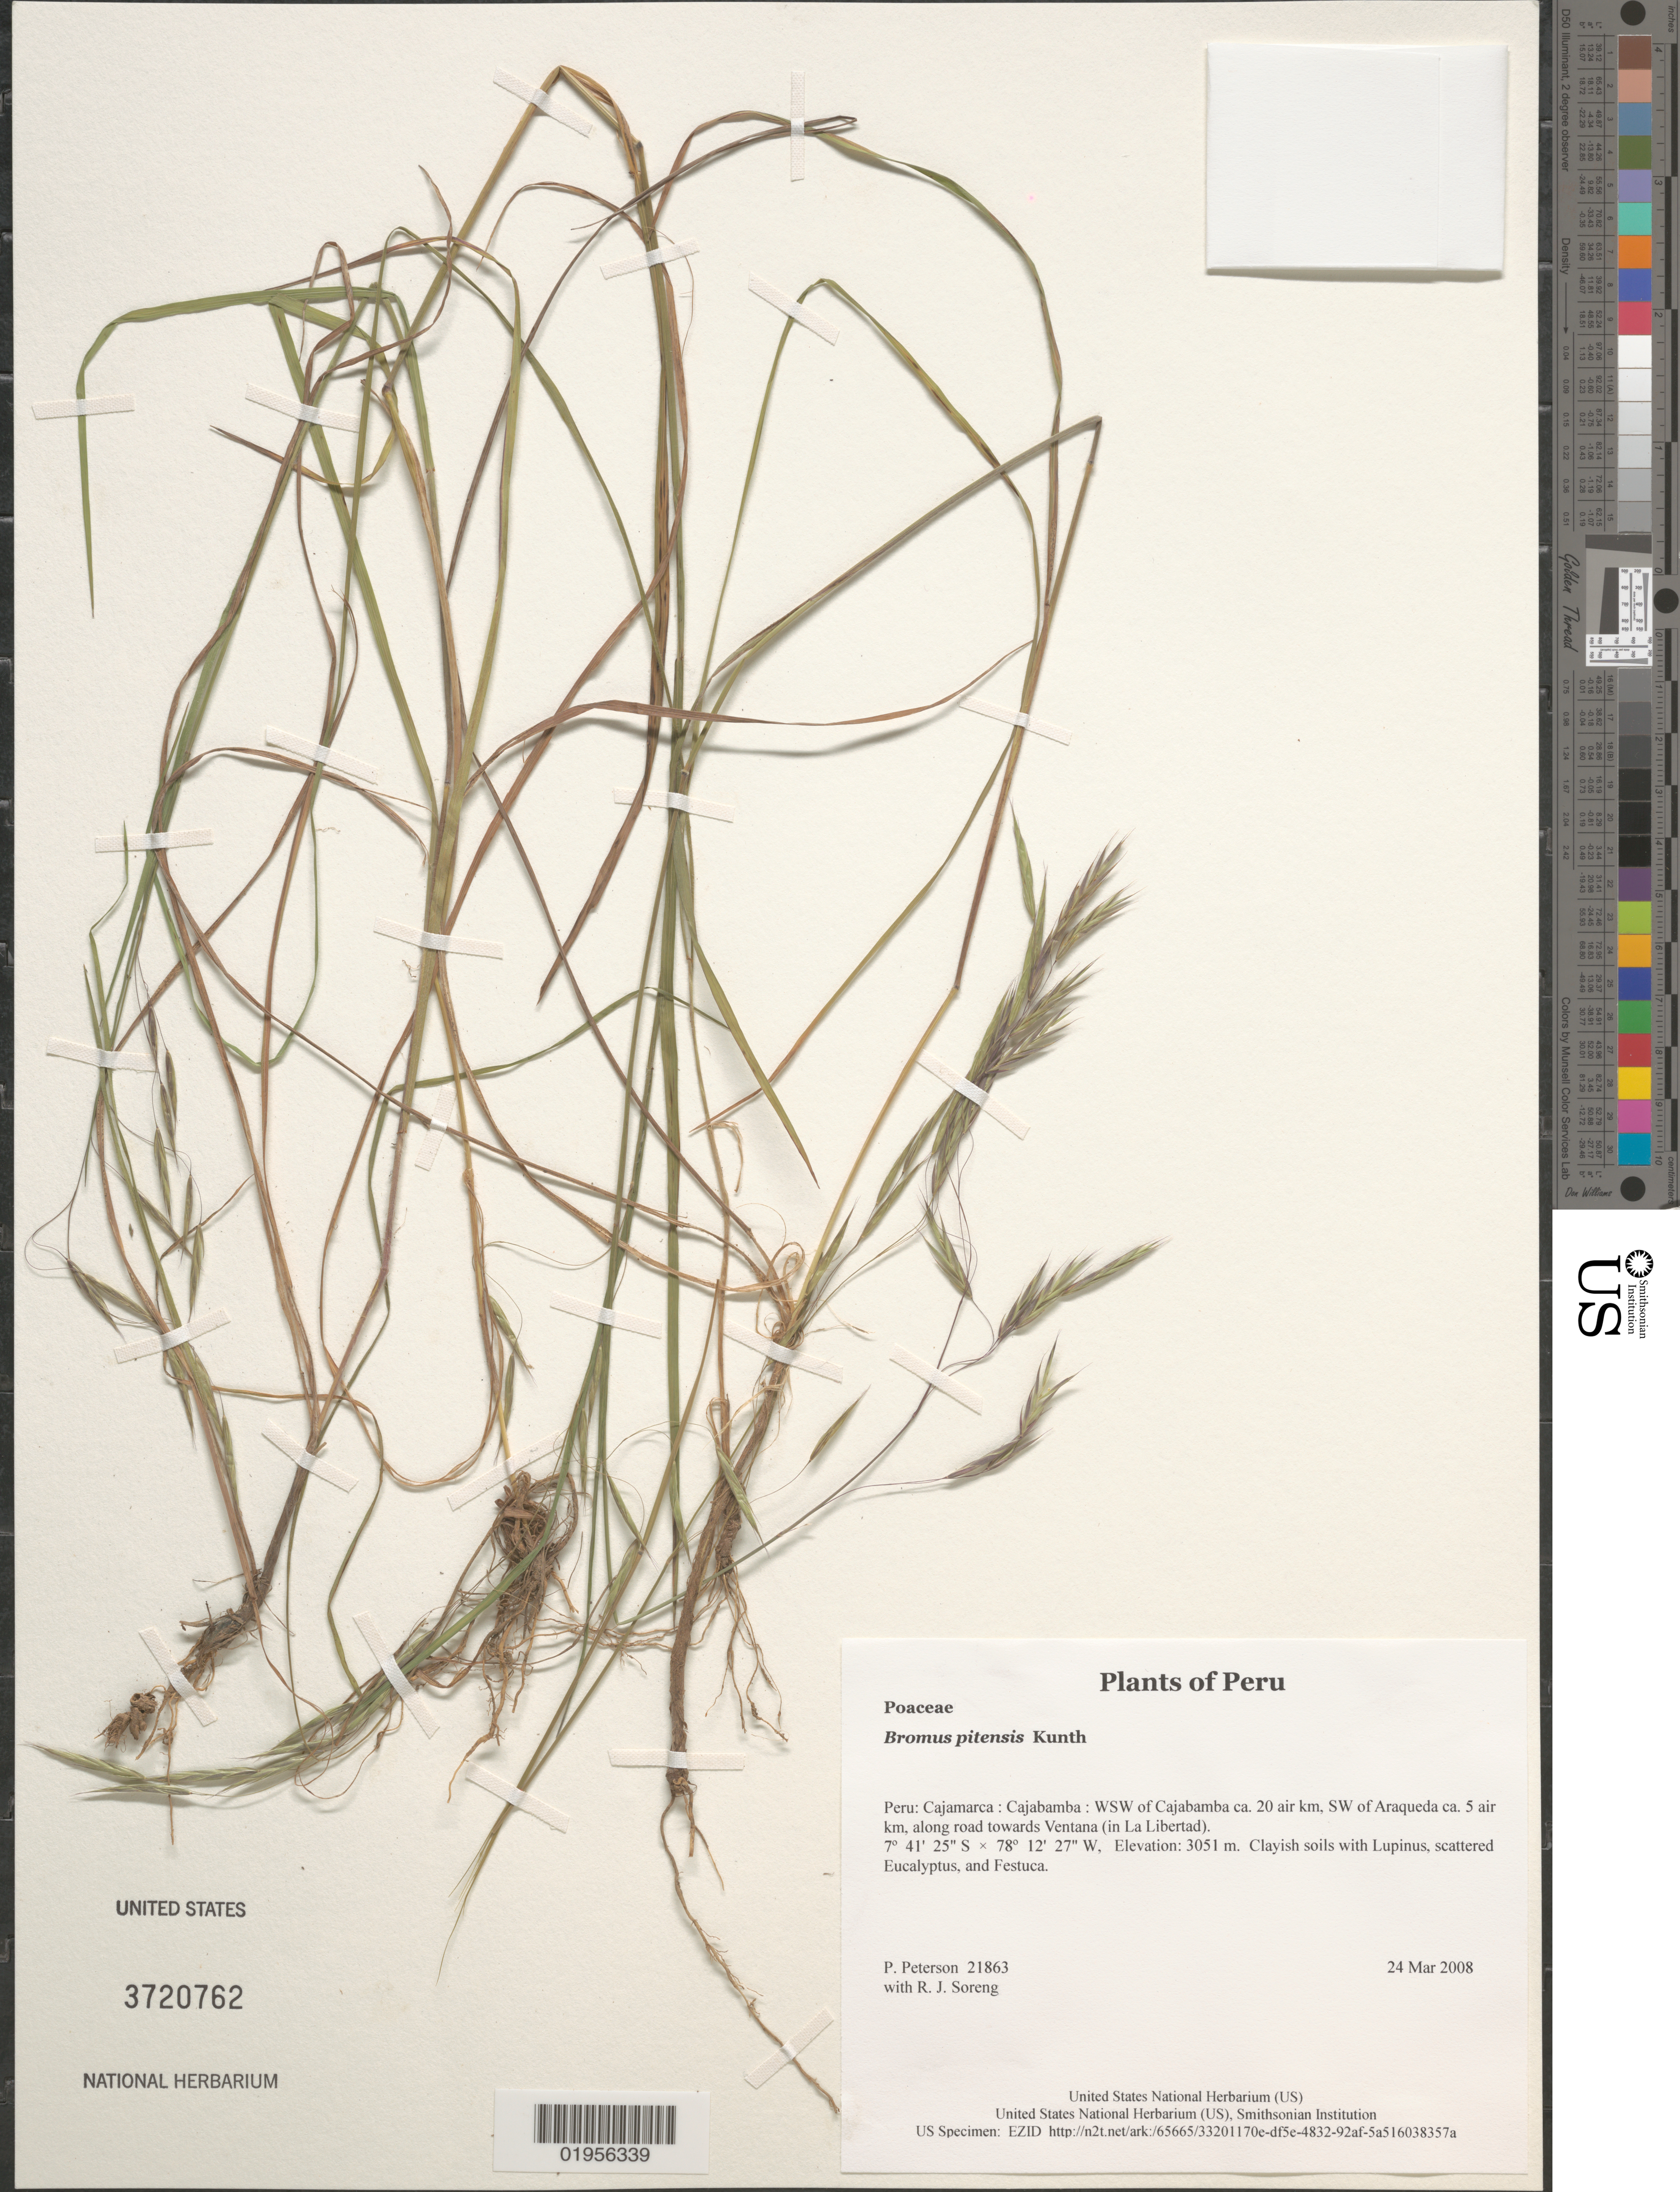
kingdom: Plantae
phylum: Tracheophyta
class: Liliopsida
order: Poales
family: Poaceae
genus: Bromus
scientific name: Bromus modestus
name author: Renvoize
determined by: Peterson, Paul M., (BOT), Smithsonian Institution - National Museum of Natural History (UNITED STATES)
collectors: P. M. Peterson & R. J. Soreng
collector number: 21863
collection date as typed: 24 Mar 2008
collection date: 2008-03-24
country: Peru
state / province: Cajamarca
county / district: Cajabamba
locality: WSW of Cajabamba ca. 20 air km, SW of Araqueda ca. 5 air km, along road towards Ventana (in La Libertad)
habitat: Clayish soils with Lupinus, scattered Eucalyptus, and Festuca.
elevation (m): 3051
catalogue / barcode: US 3720762